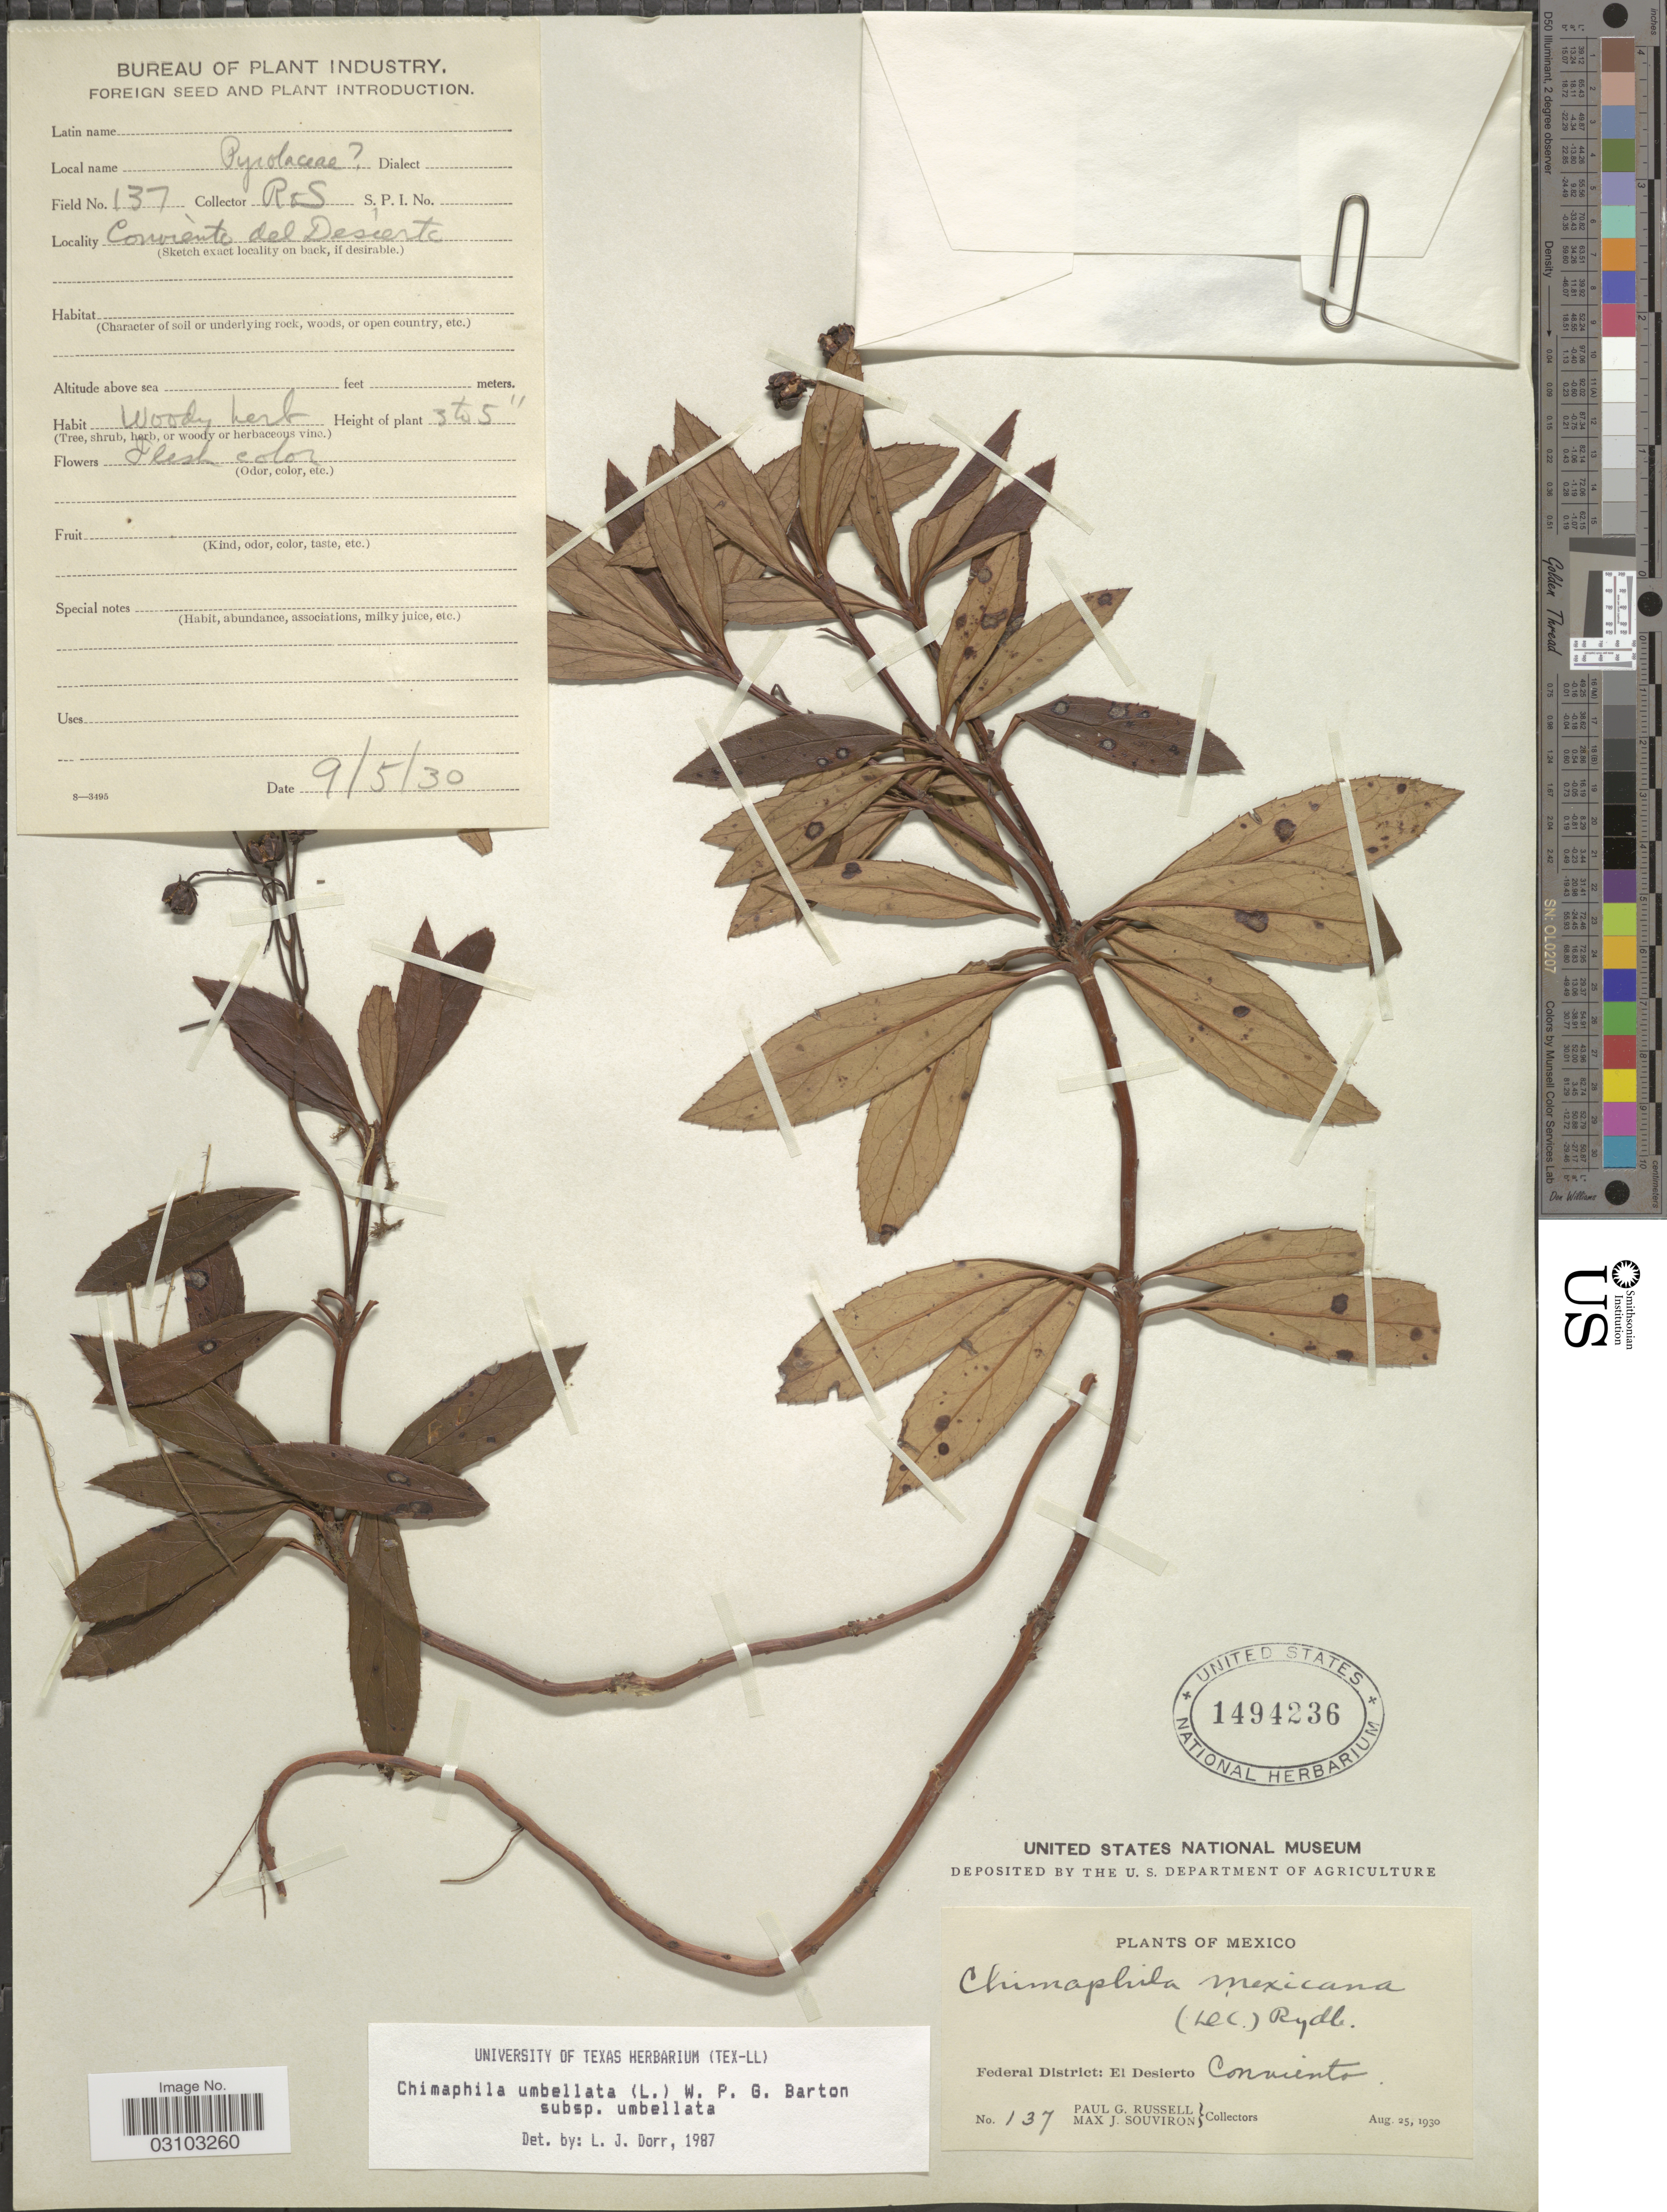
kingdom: Plantae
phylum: Tracheophyta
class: Magnoliopsida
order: Ericales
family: Ericaceae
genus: Chimaphila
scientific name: Chimaphila umbellata subsp. umbellata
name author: (L.) W.P.C. Barton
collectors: P. G. Russell & M. J. Souviron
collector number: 137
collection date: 1930-09-25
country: Mexico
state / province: Distrito Federal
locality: Federal District: El Desierto, Conviento.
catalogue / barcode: US 1494236